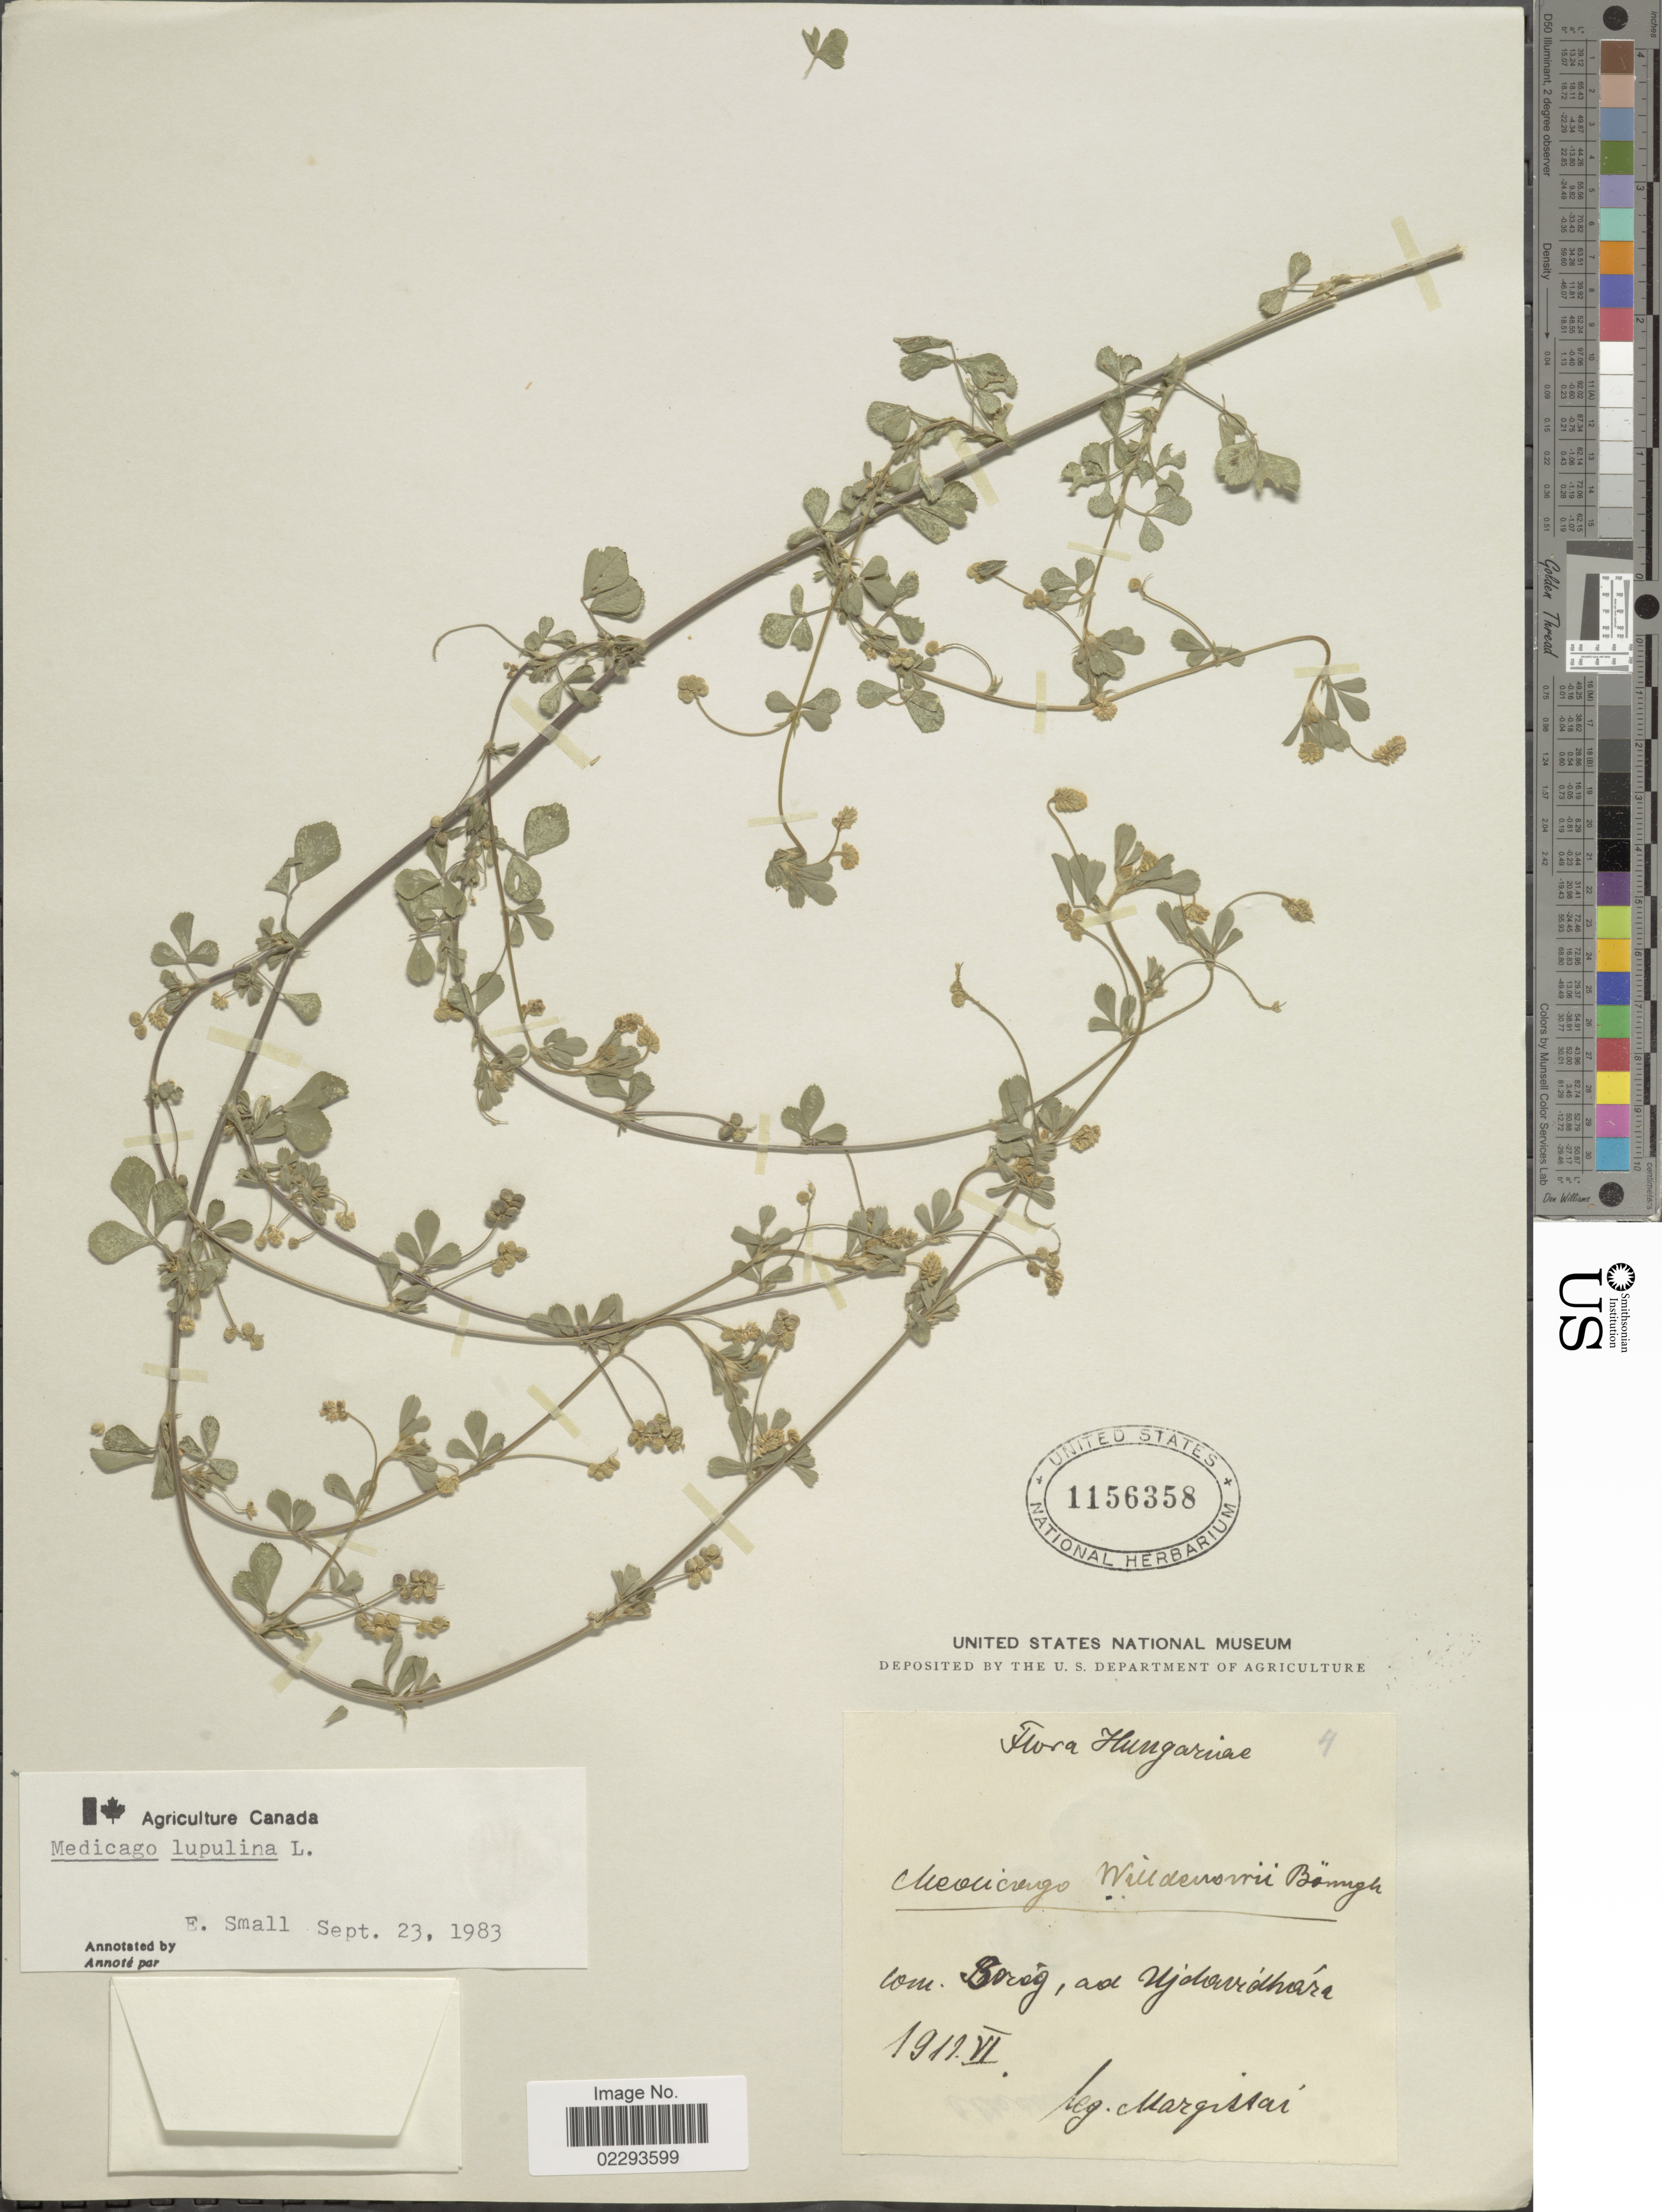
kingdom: Plantae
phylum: Tracheophyta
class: Magnoliopsida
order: Fabales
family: Fabaceae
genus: Medicago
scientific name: Medicago lupulina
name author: L.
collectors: A. Margittai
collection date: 1911-06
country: Hungary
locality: Hungariae. Com. Borg [interpreted], ad Ujdairdhari [interpreted].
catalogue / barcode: US 1156358